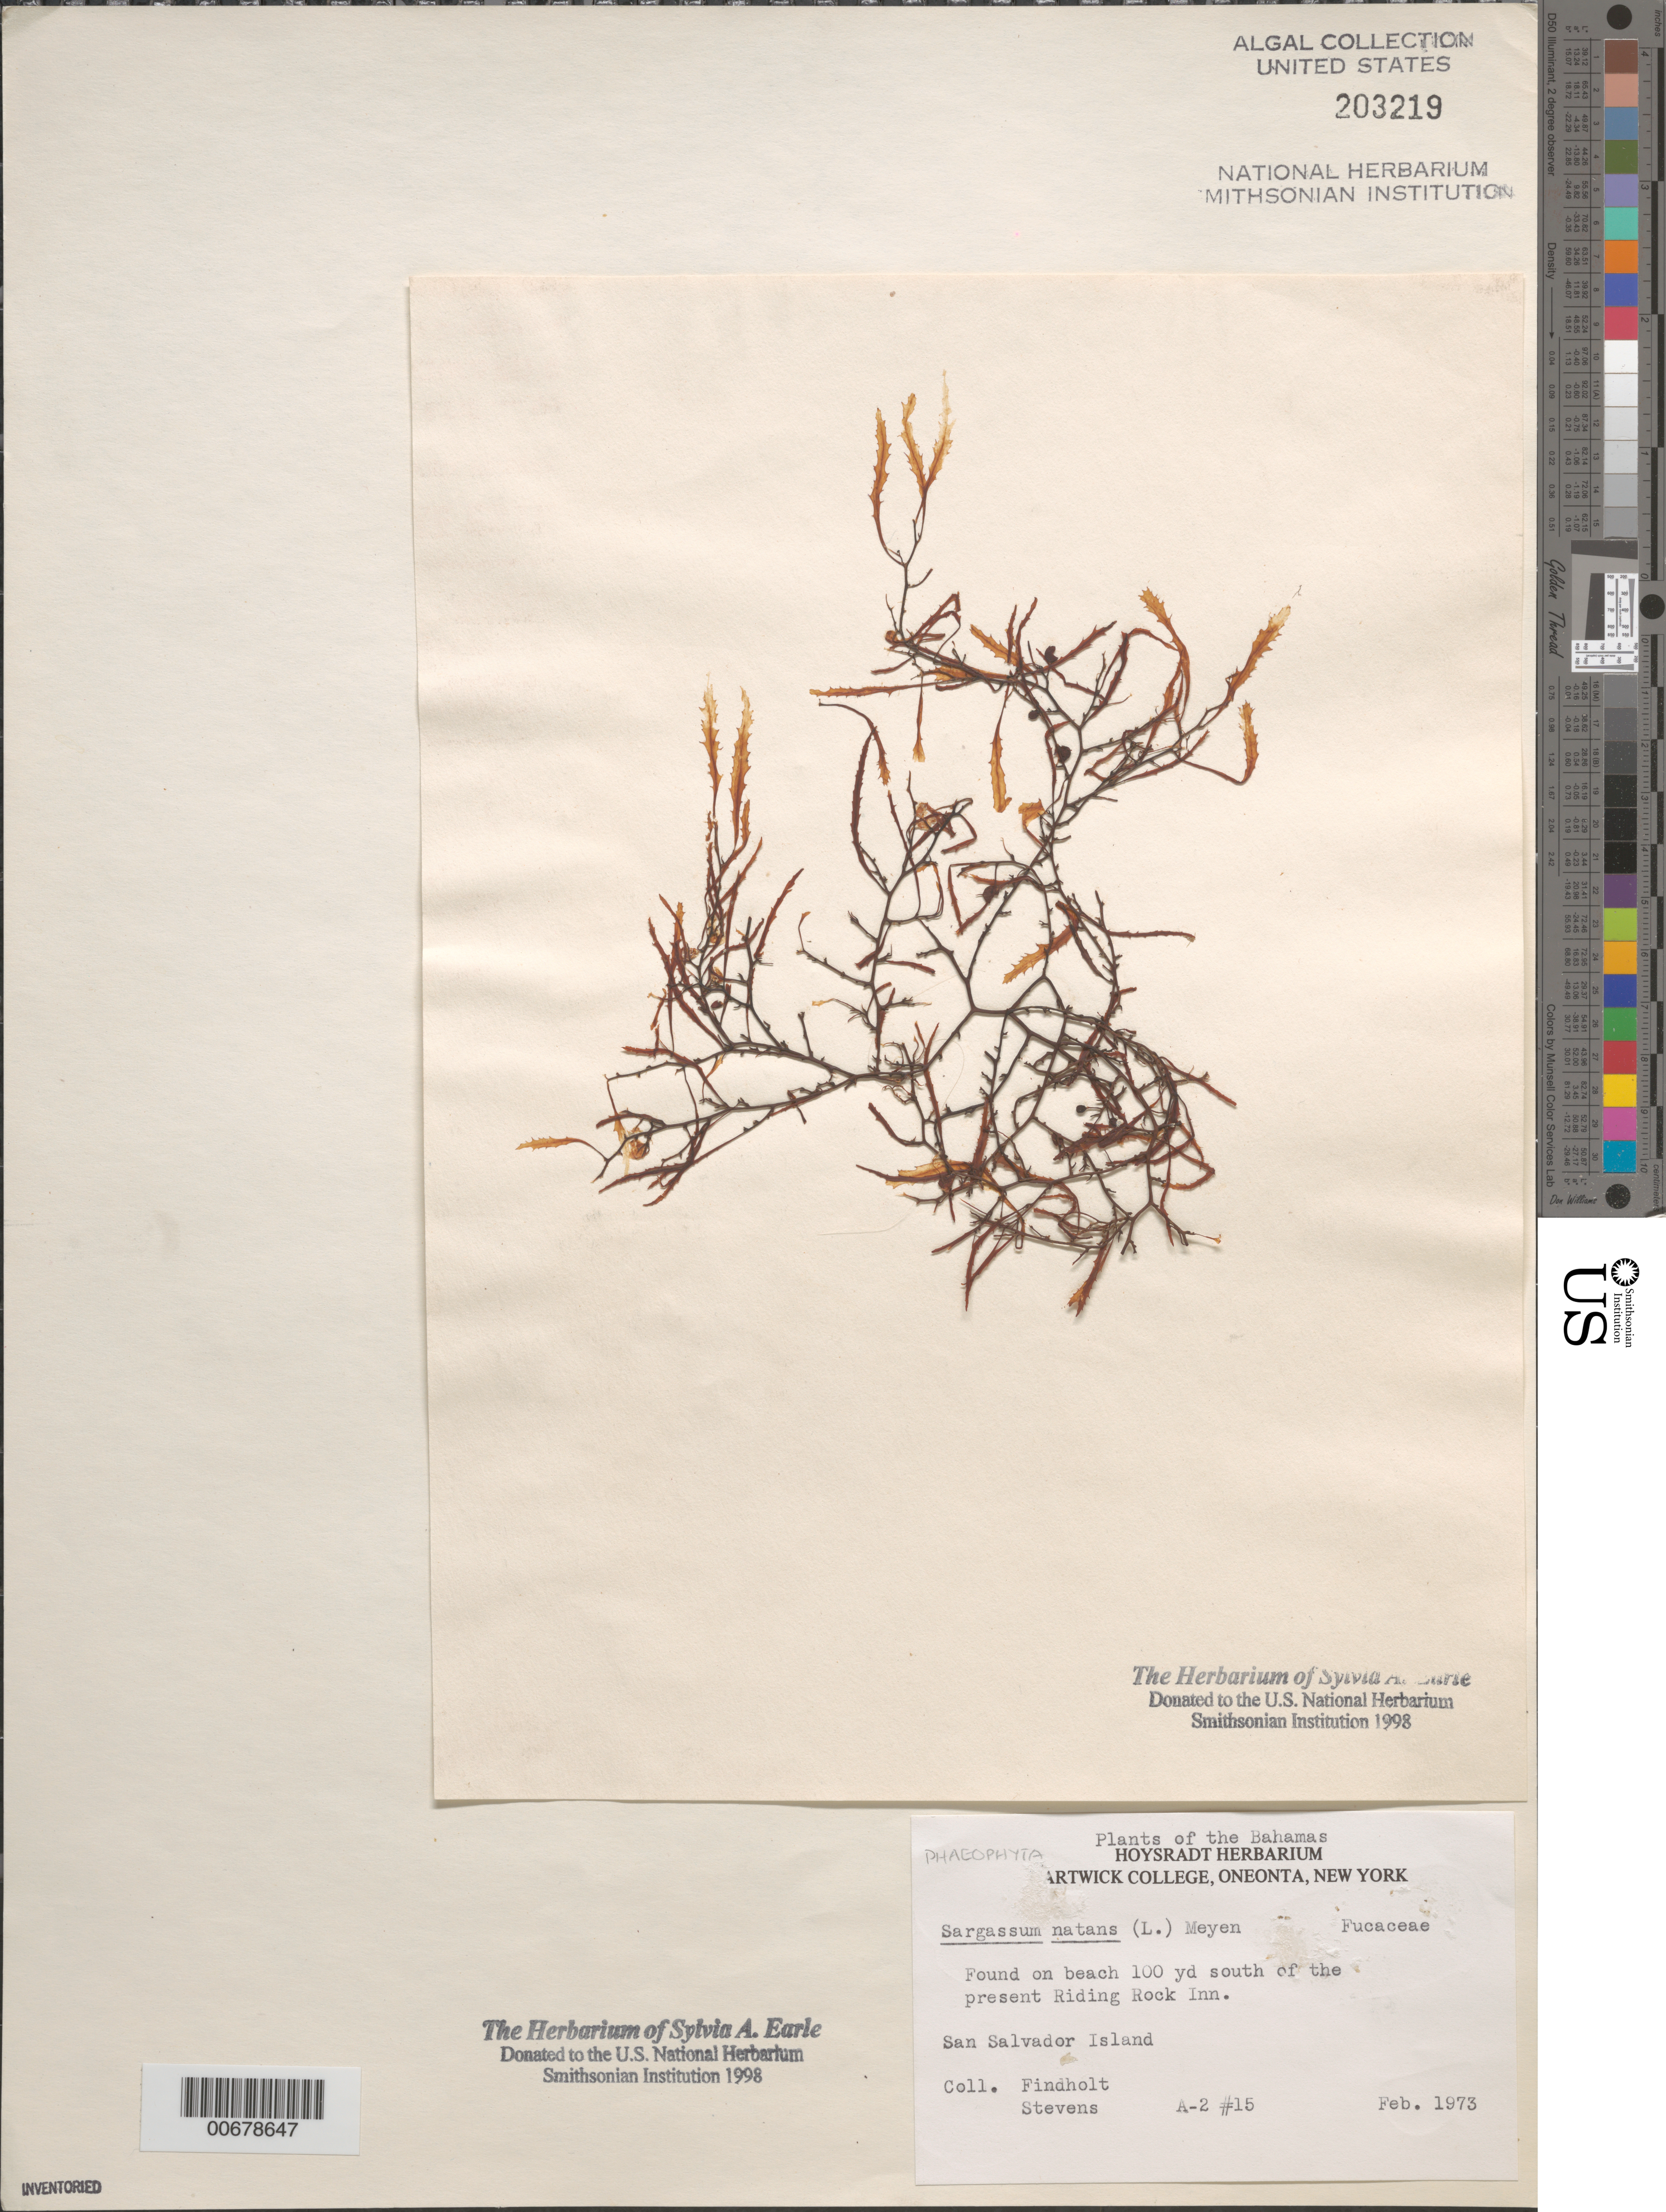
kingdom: Chromista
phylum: Ochrophyta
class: Phaeophyceae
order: Fucales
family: Sargassaceae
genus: Sargassum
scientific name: Sargassum natans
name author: (L.) Gaillon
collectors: -. Findholt & -- Stevens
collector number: A-2 15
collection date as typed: Feb 1973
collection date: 1973-02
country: Bahamas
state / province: San Salvador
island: San Salvador Island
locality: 100 yards south of Riding Rock Inn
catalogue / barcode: US 203219